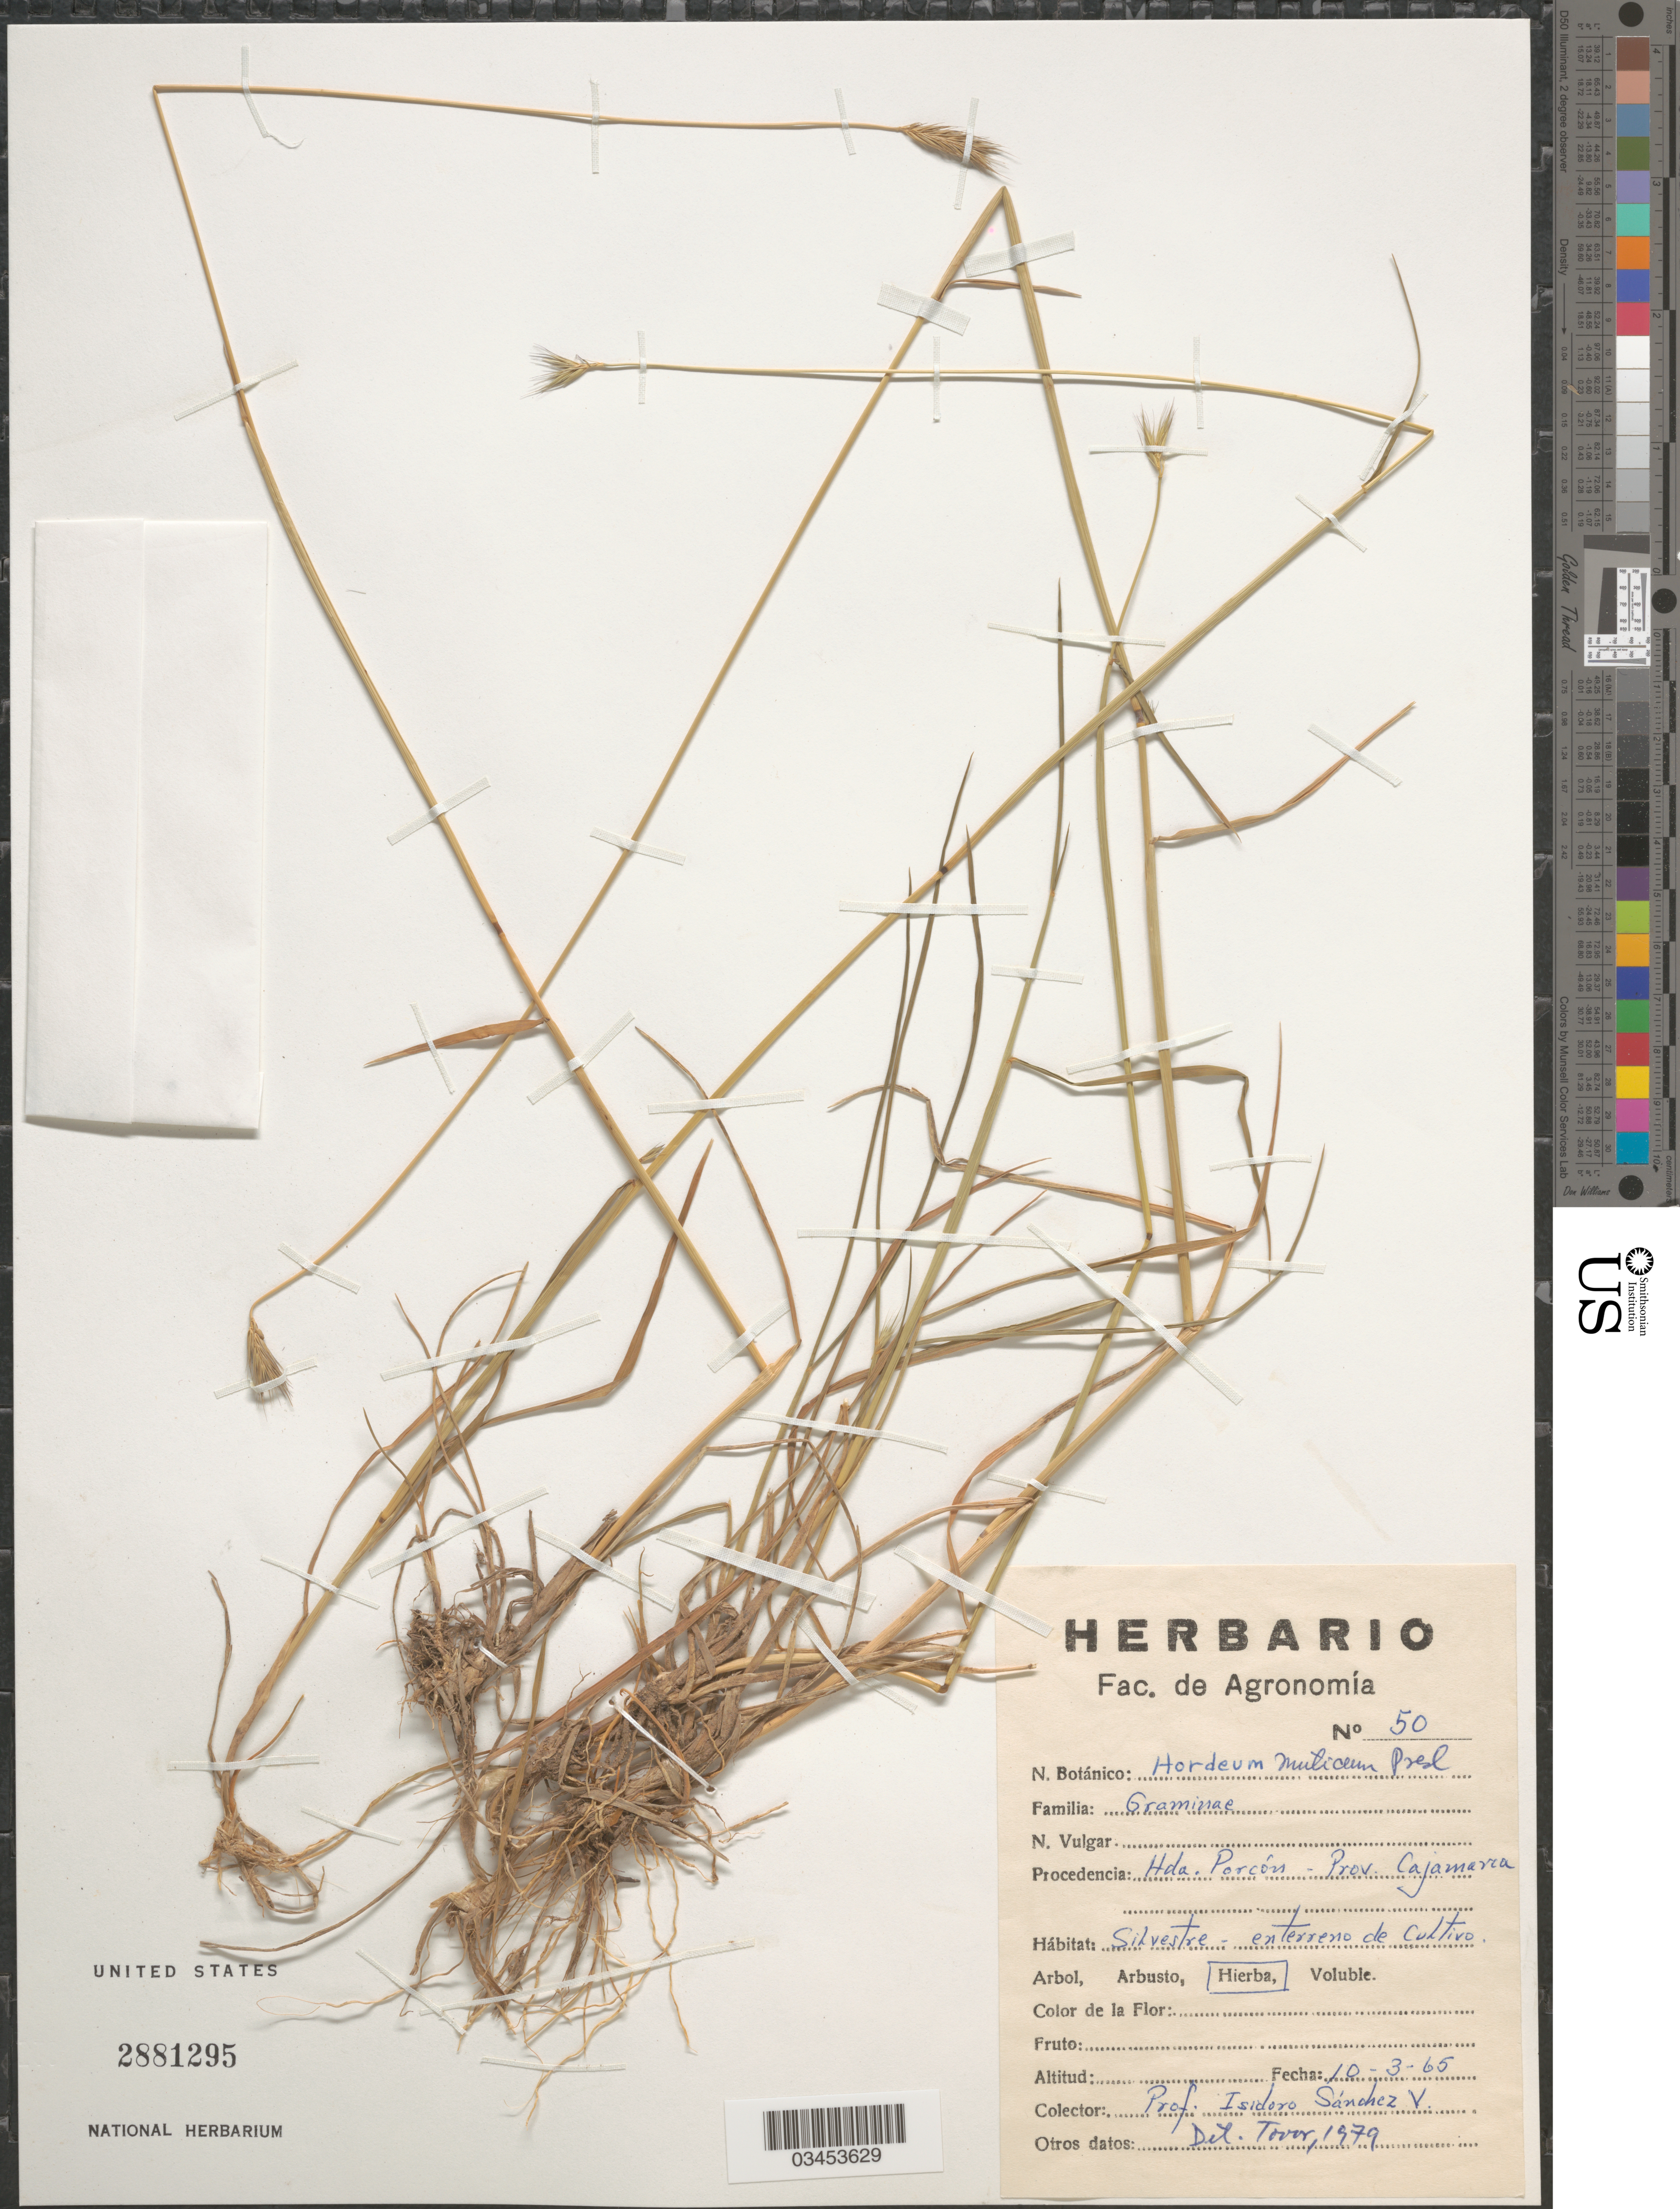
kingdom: Plantae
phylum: Tracheophyta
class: Liliopsida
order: Poales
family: Poaceae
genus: Hordeum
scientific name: Hordeum muticum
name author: J. Presl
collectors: I. M. Sánchez Vega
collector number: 50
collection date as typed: Transcribed d/m/y: 10/3/65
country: Peru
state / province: Cajamarca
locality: Hda. Porcón. En terreno de Cultivo.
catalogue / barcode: US 2881295